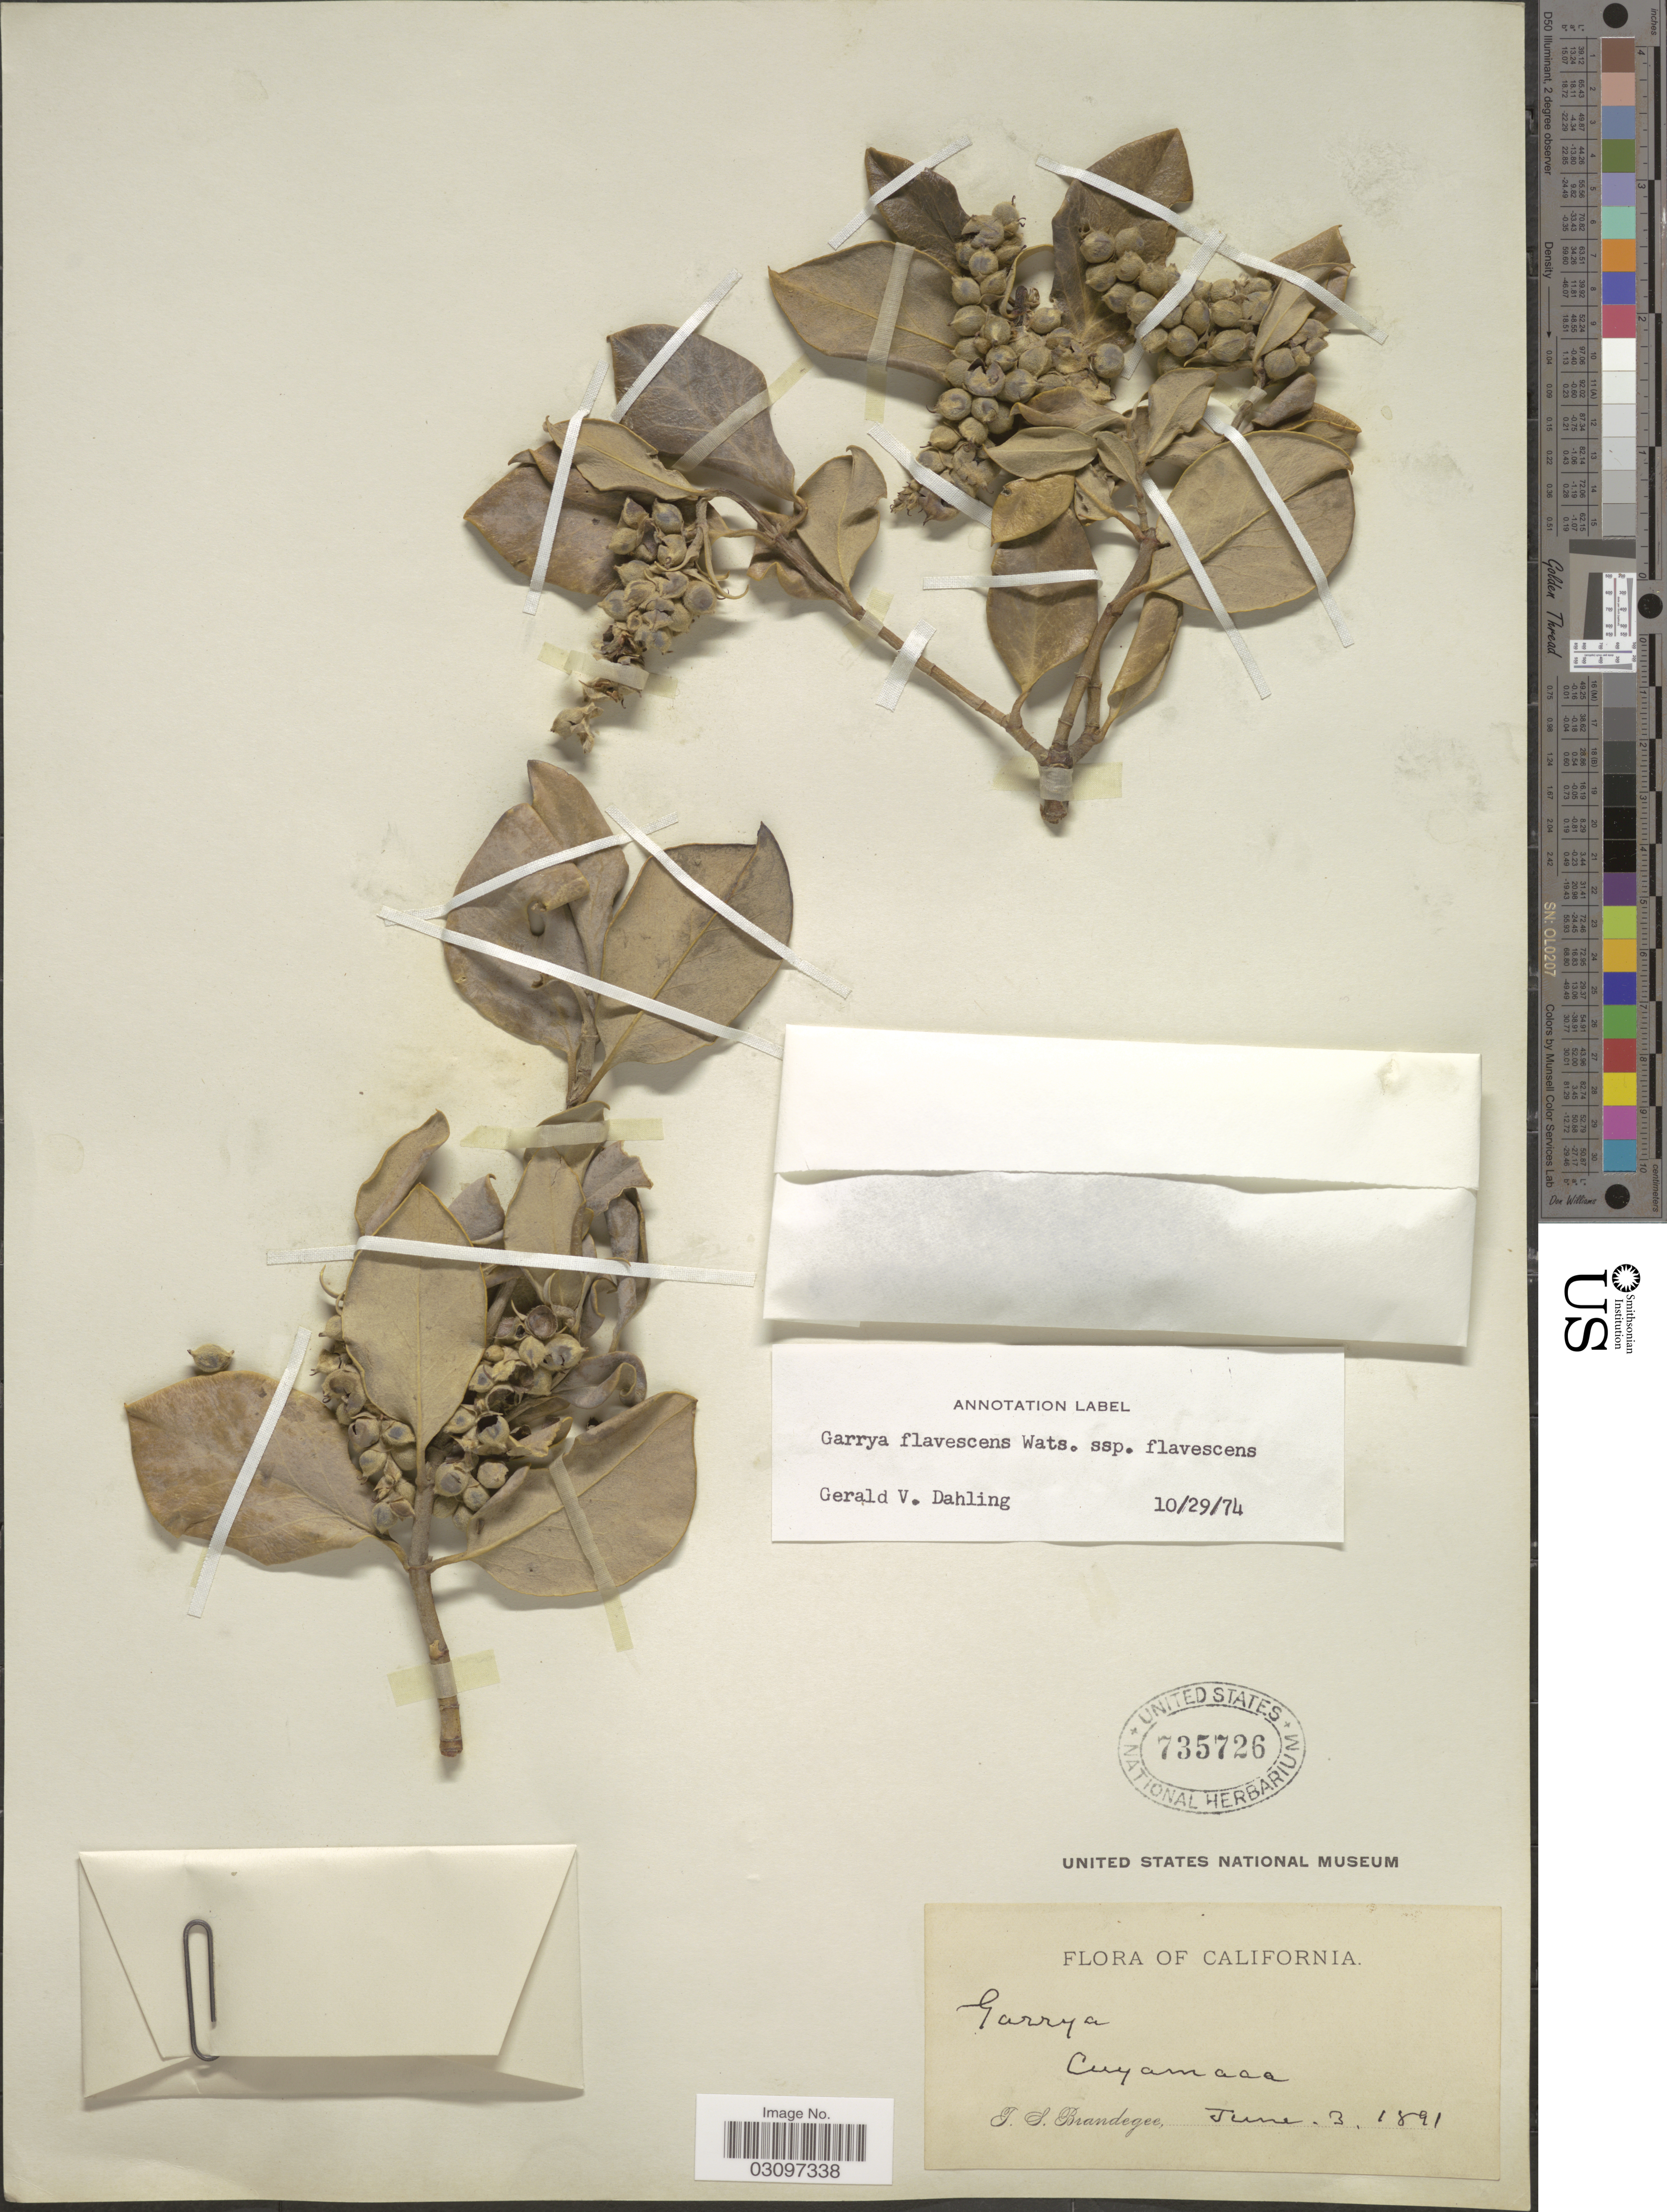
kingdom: Plantae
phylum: Tracheophyta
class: Magnoliopsida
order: Garryales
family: Garryaceae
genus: Garrya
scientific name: Garrya flavescens subsp. flavescens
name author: S. Watson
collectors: T. S. Brandegee (herbarium)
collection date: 1891-06-03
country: United States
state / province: California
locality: Cuyamaca.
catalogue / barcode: US 735726